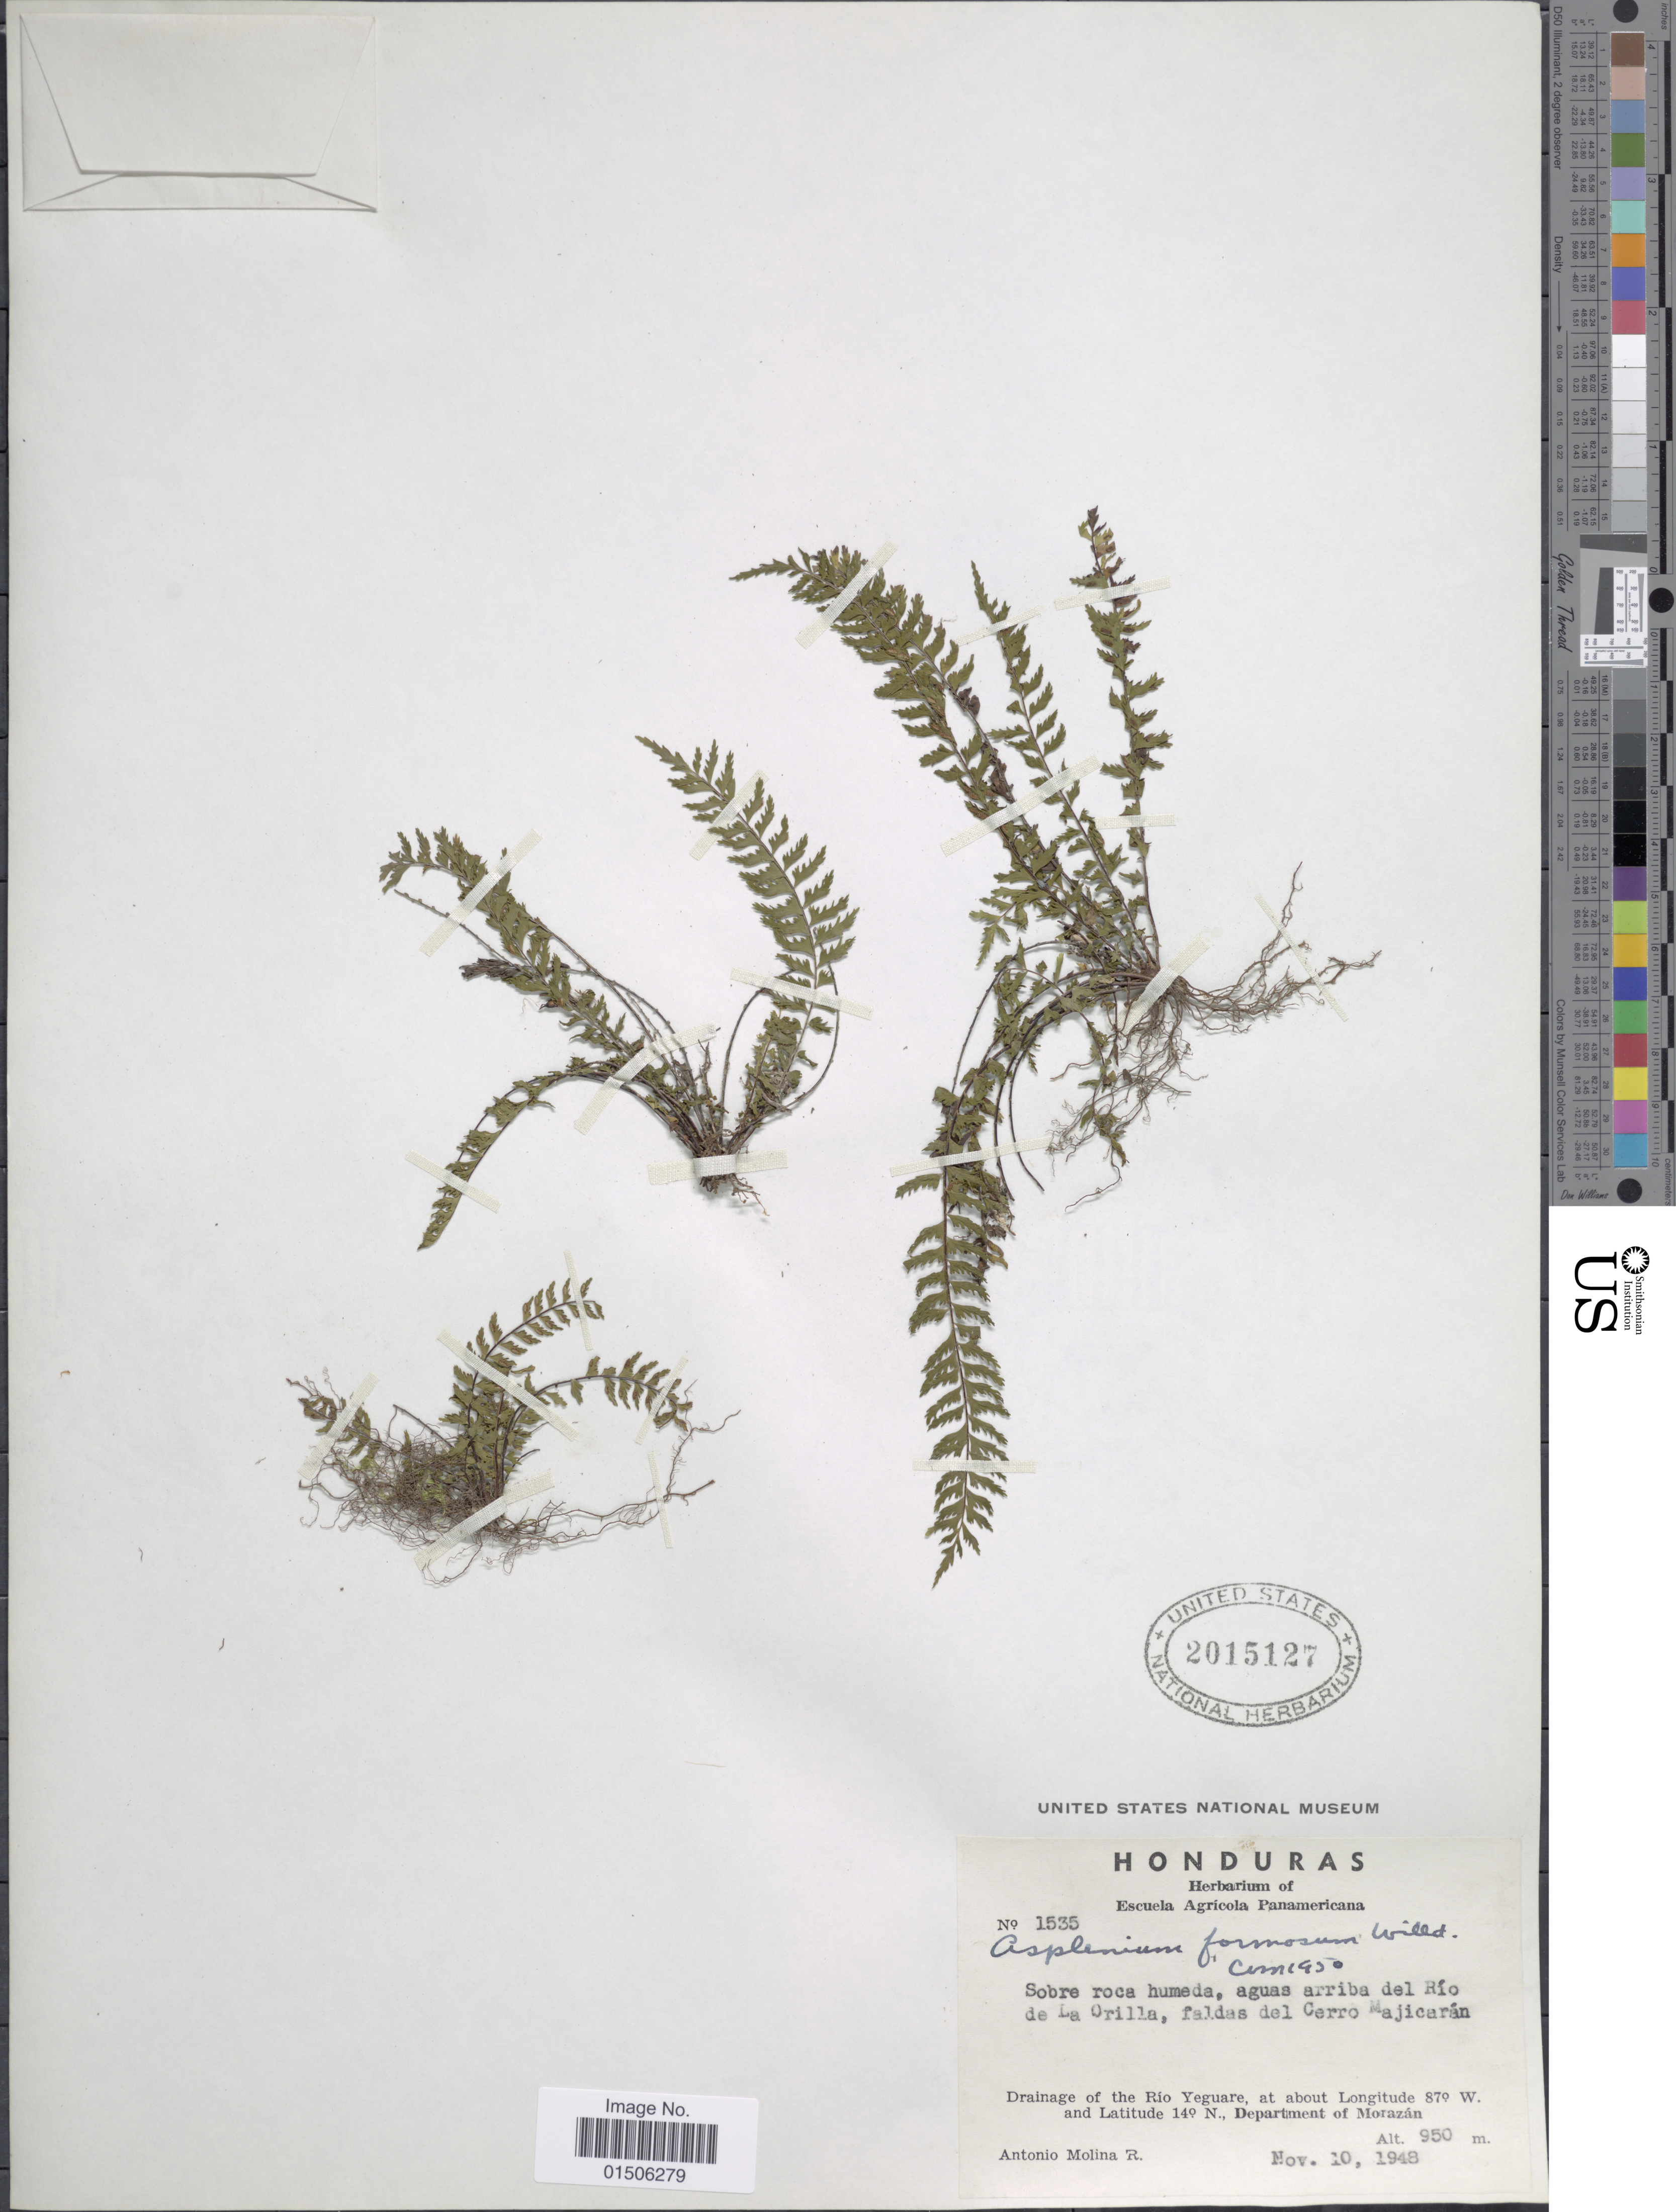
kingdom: Plantae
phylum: Tracheophyta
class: Polypodiopsida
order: Polypodiales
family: Aspleniaceae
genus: Asplenium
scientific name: Asplenium formosum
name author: Willd.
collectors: A. Molina R.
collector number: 1535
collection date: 1948-11-10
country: Honduras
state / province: Fco. Morazán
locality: Sobre roca humeda, aguas arriba del Río de La Orilla, faldas del Cerro Majicarán, Drainage of the Río Yeguare, Department of Morazán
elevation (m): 950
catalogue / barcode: US 2015127